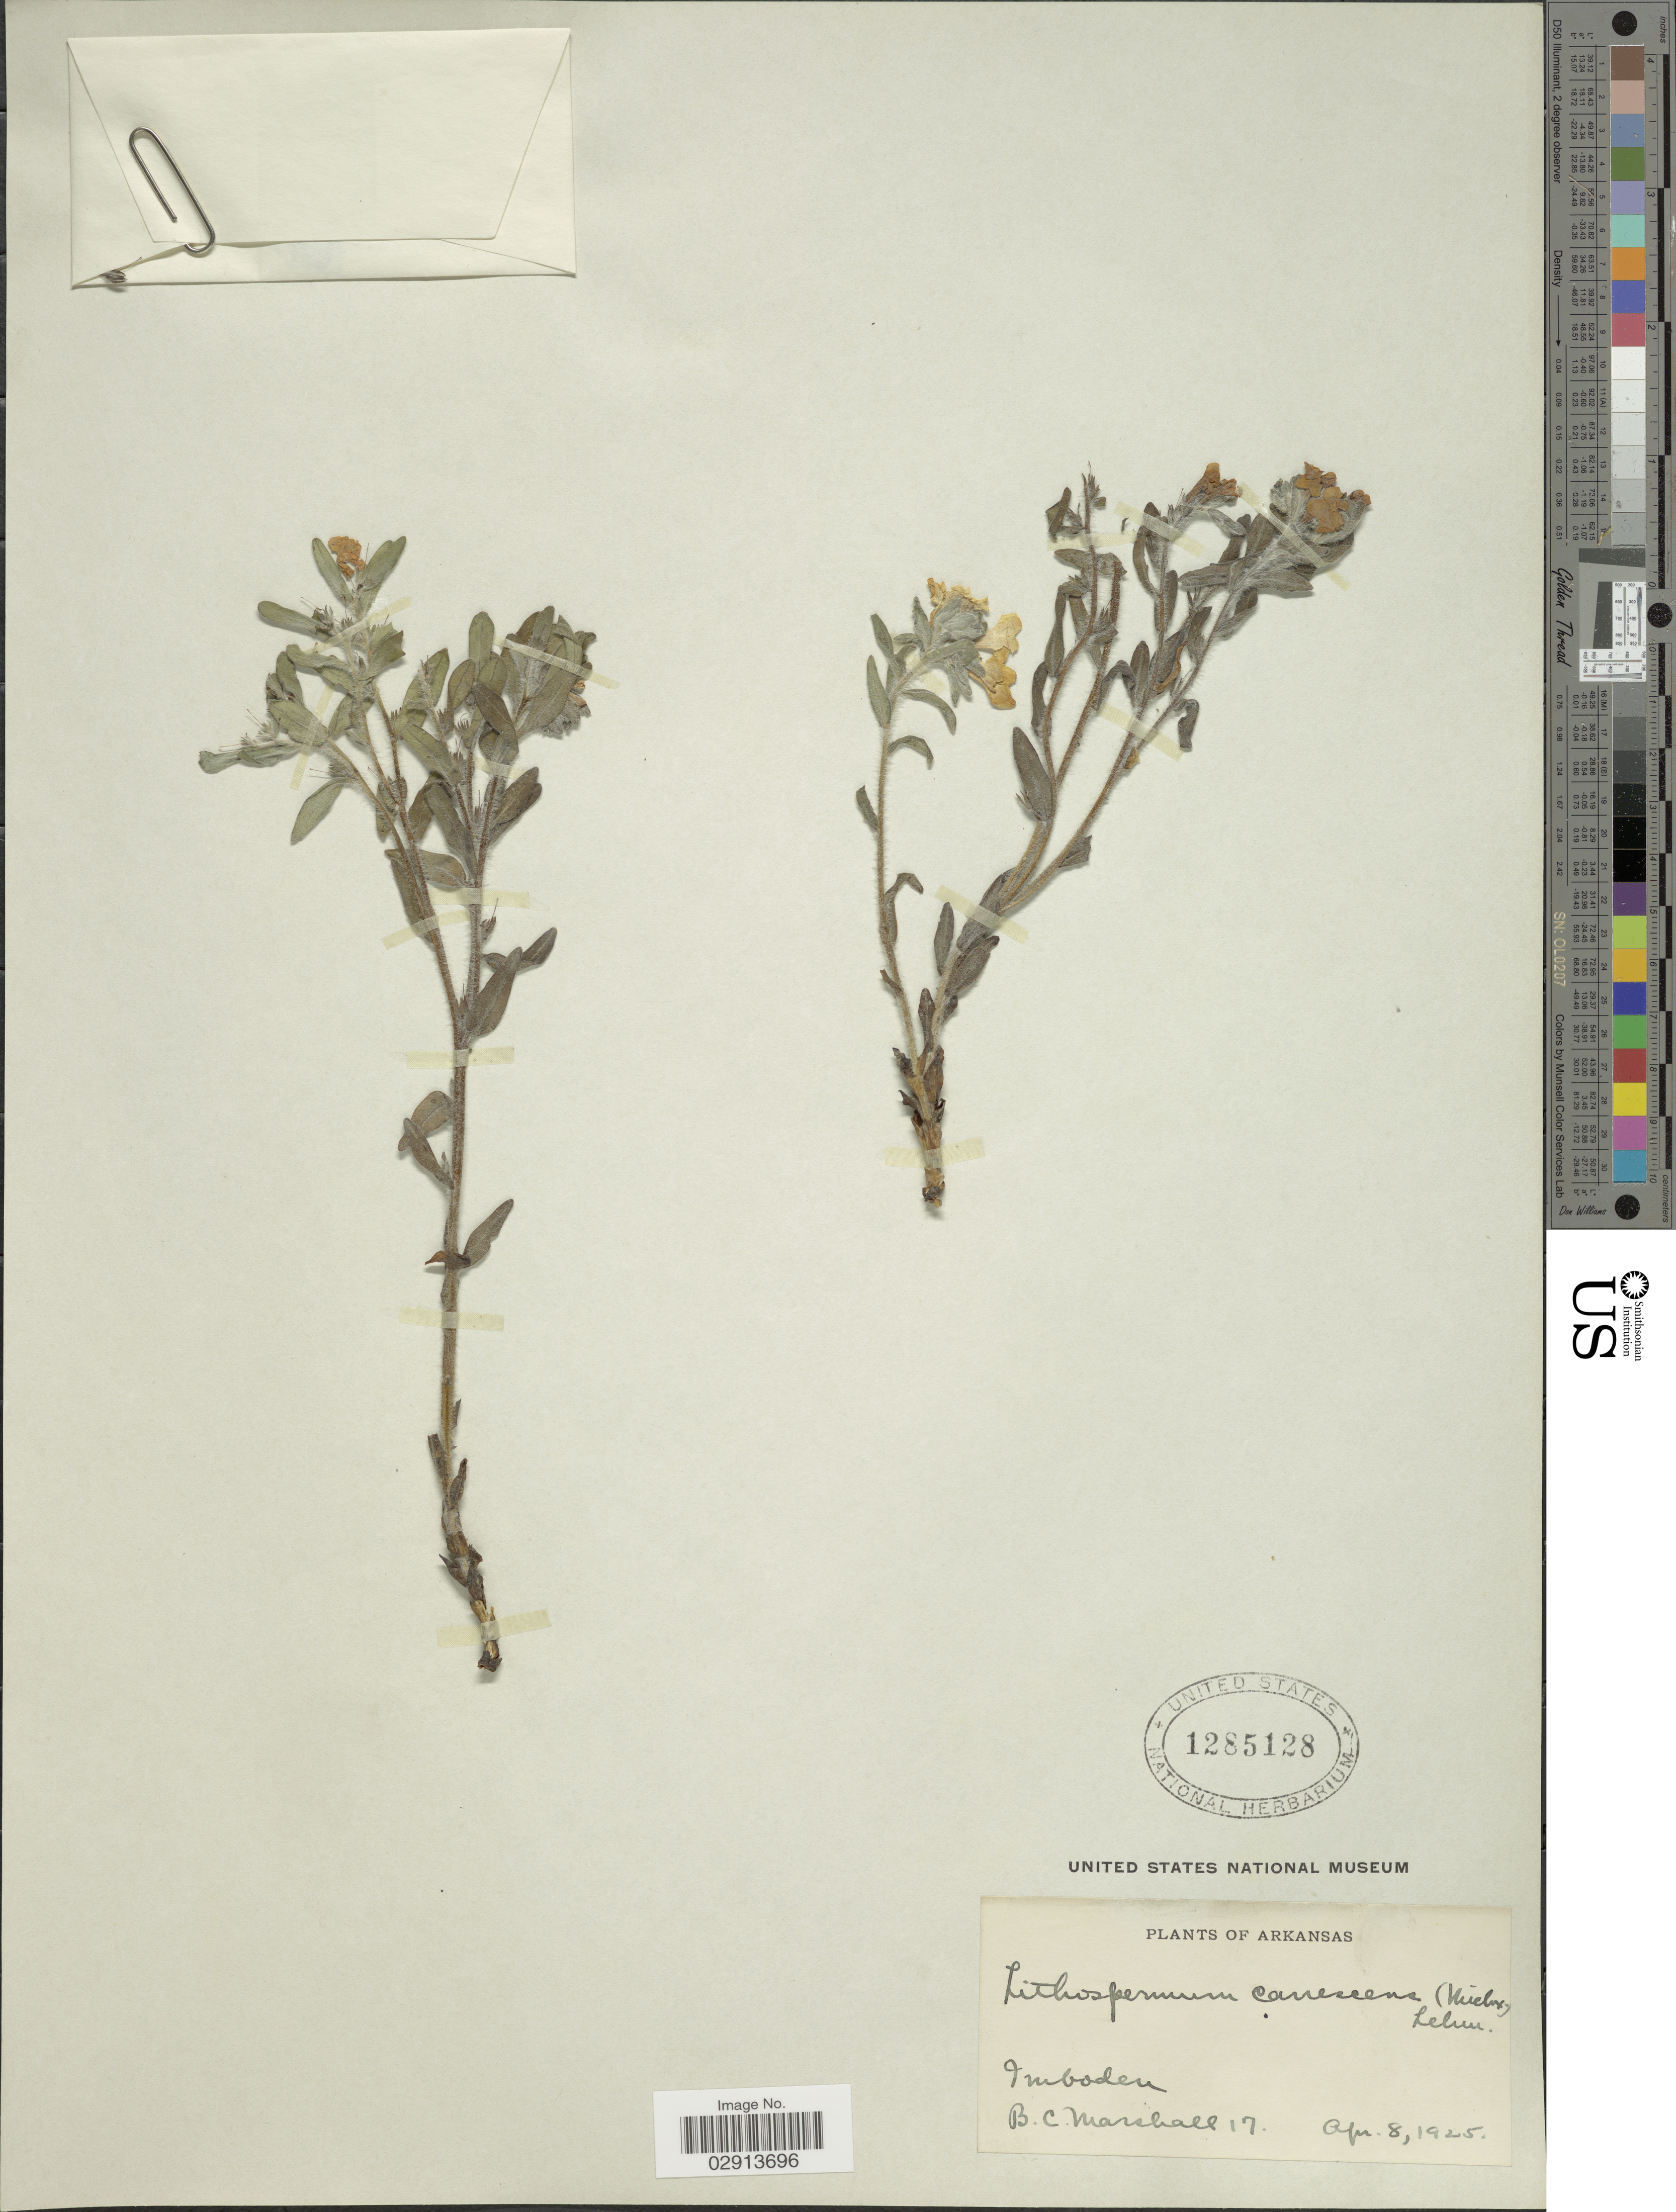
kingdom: Plantae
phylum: Tracheophyta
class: Magnoliopsida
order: Boraginales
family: Boraginaceae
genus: Lithospermum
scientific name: Lithospermum canescens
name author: (Michx.) Lehm.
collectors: B. C. Marshall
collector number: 17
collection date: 1925-04-08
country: United States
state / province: Arkansas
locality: Imboden.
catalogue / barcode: US 1285128